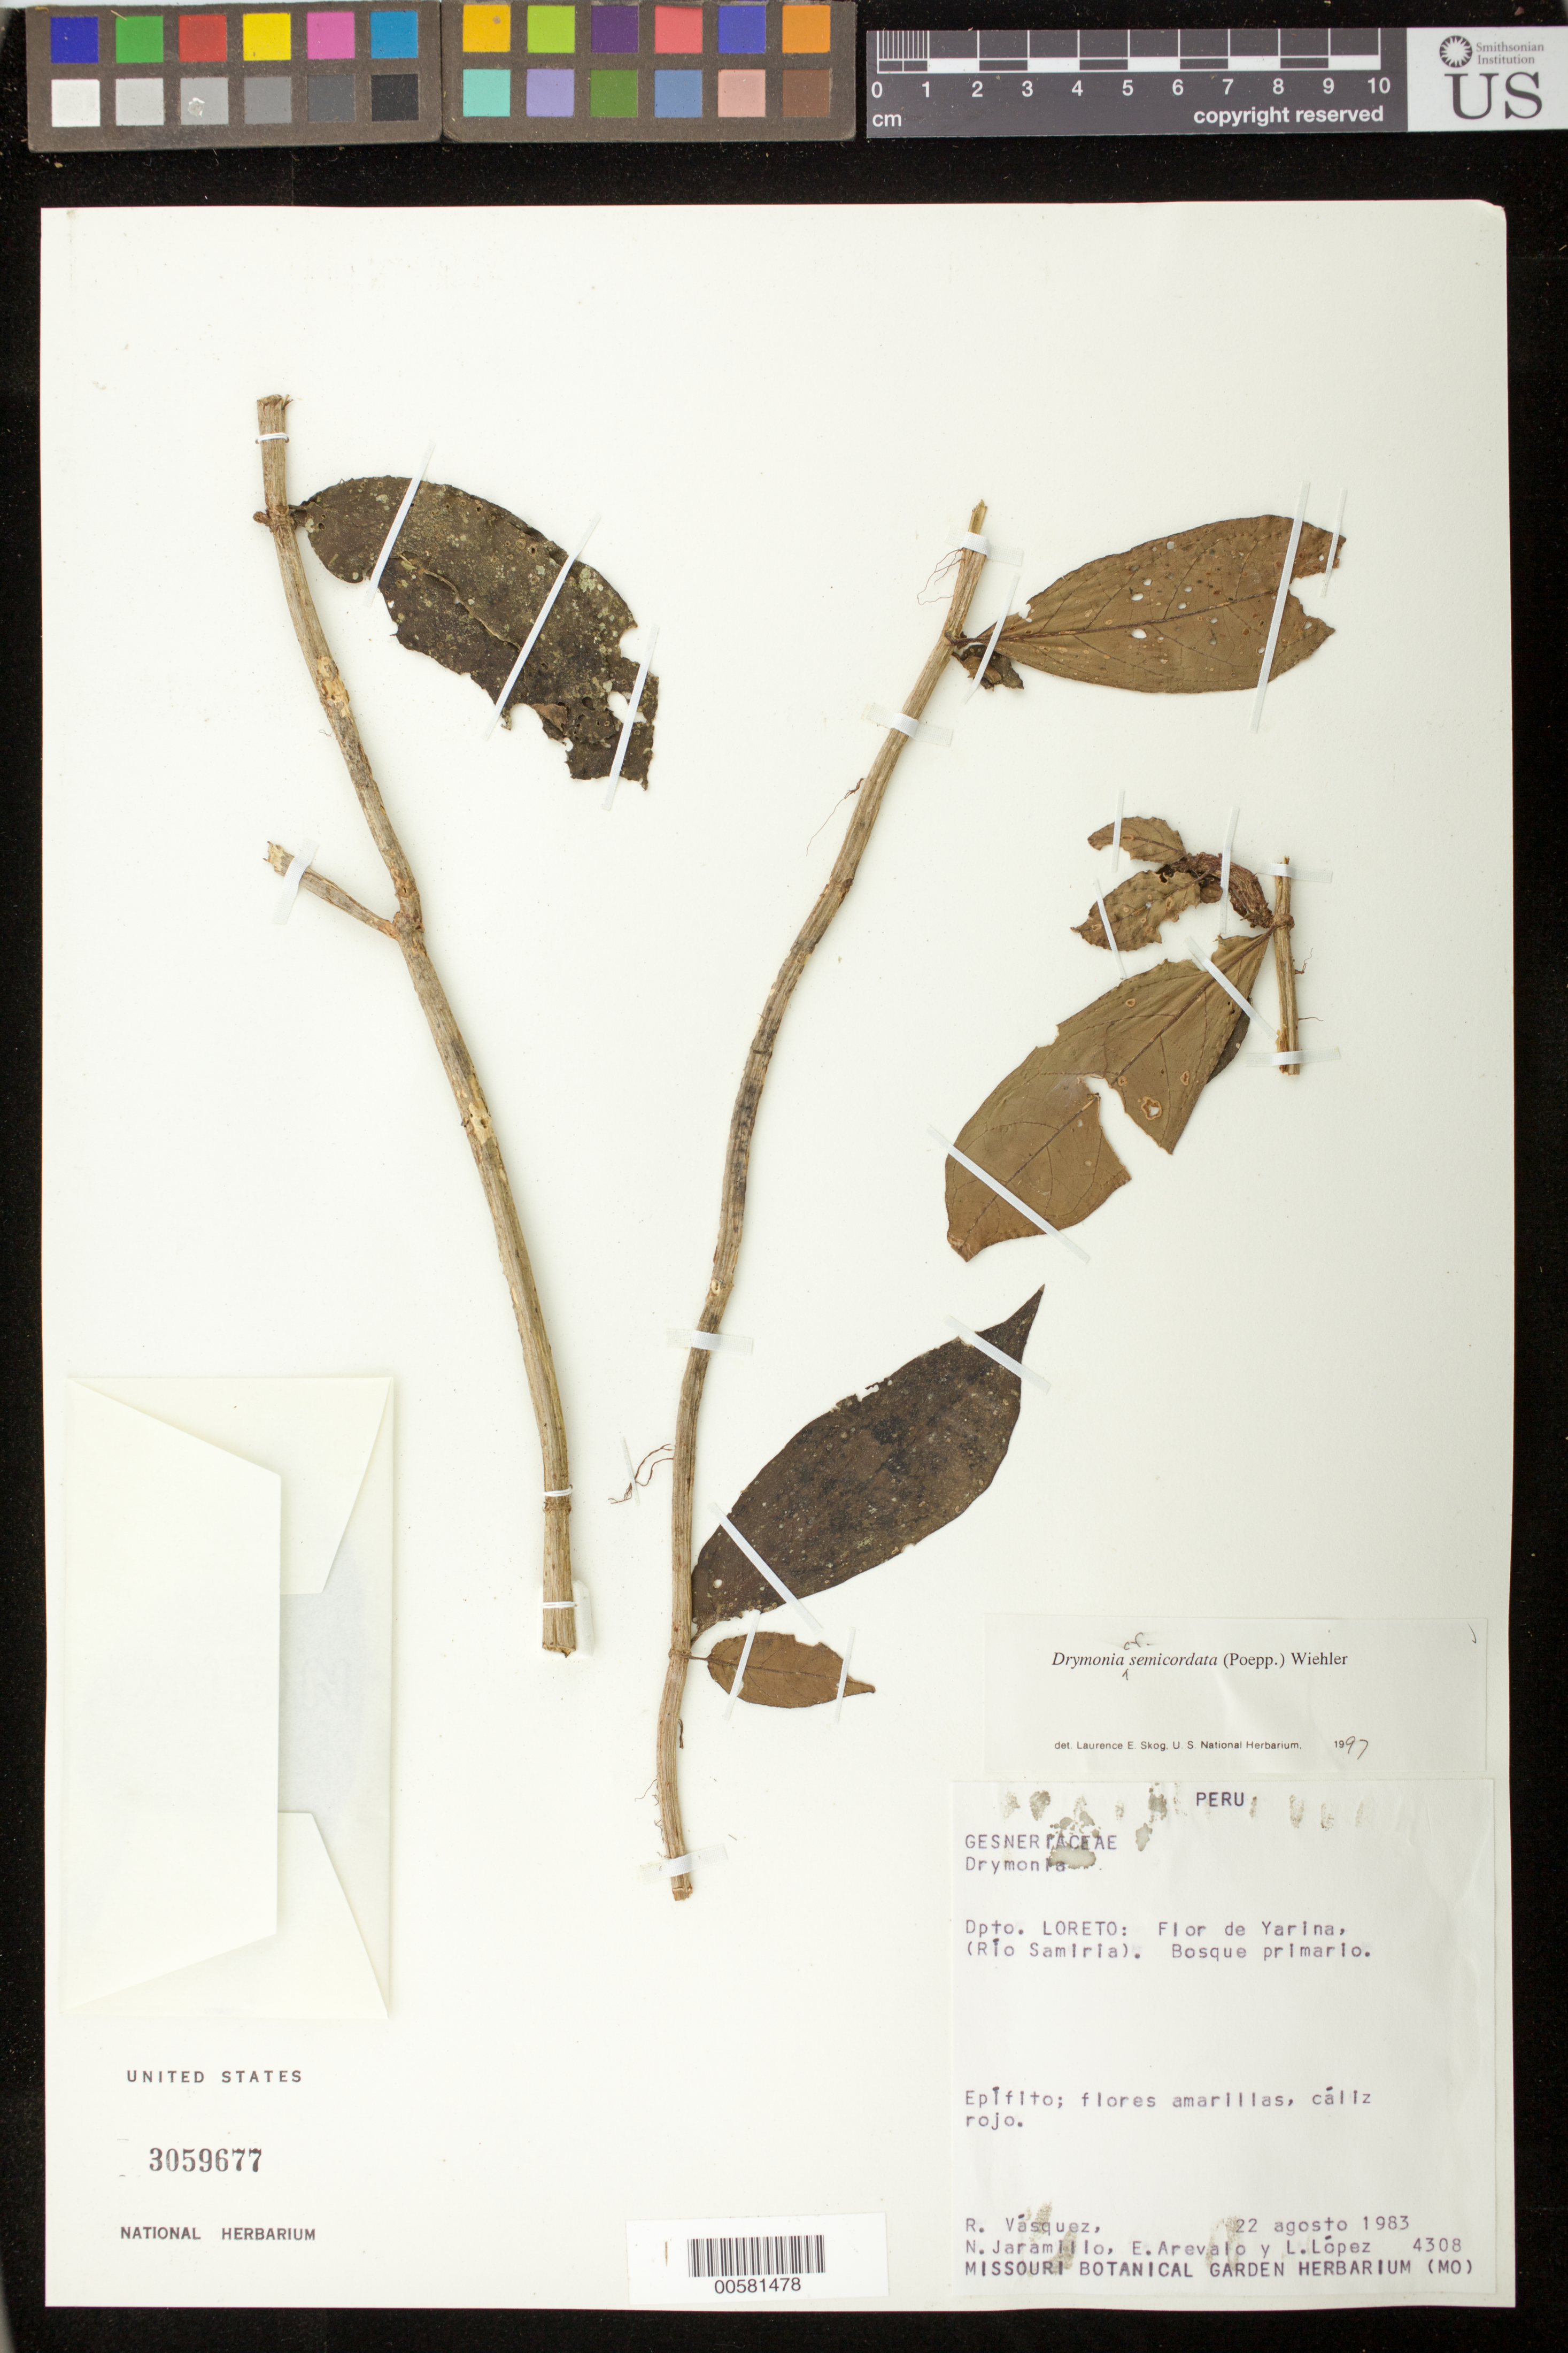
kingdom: Plantae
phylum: Tracheophyta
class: Magnoliopsida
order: Lamiales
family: Gesneriaceae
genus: Drymonia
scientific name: Drymonia semicordata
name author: (Poepp.) Wiehler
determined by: Skog, Laurence E.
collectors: R. Vásquez, N. Jaramillo, E. Arevalo & L. López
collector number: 4308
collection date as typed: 22 Aug 1983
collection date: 1983-08-22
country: Peru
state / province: Loreto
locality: Flor de Yarina (Río Samiria)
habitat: Bosque primario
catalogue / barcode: US 3059677